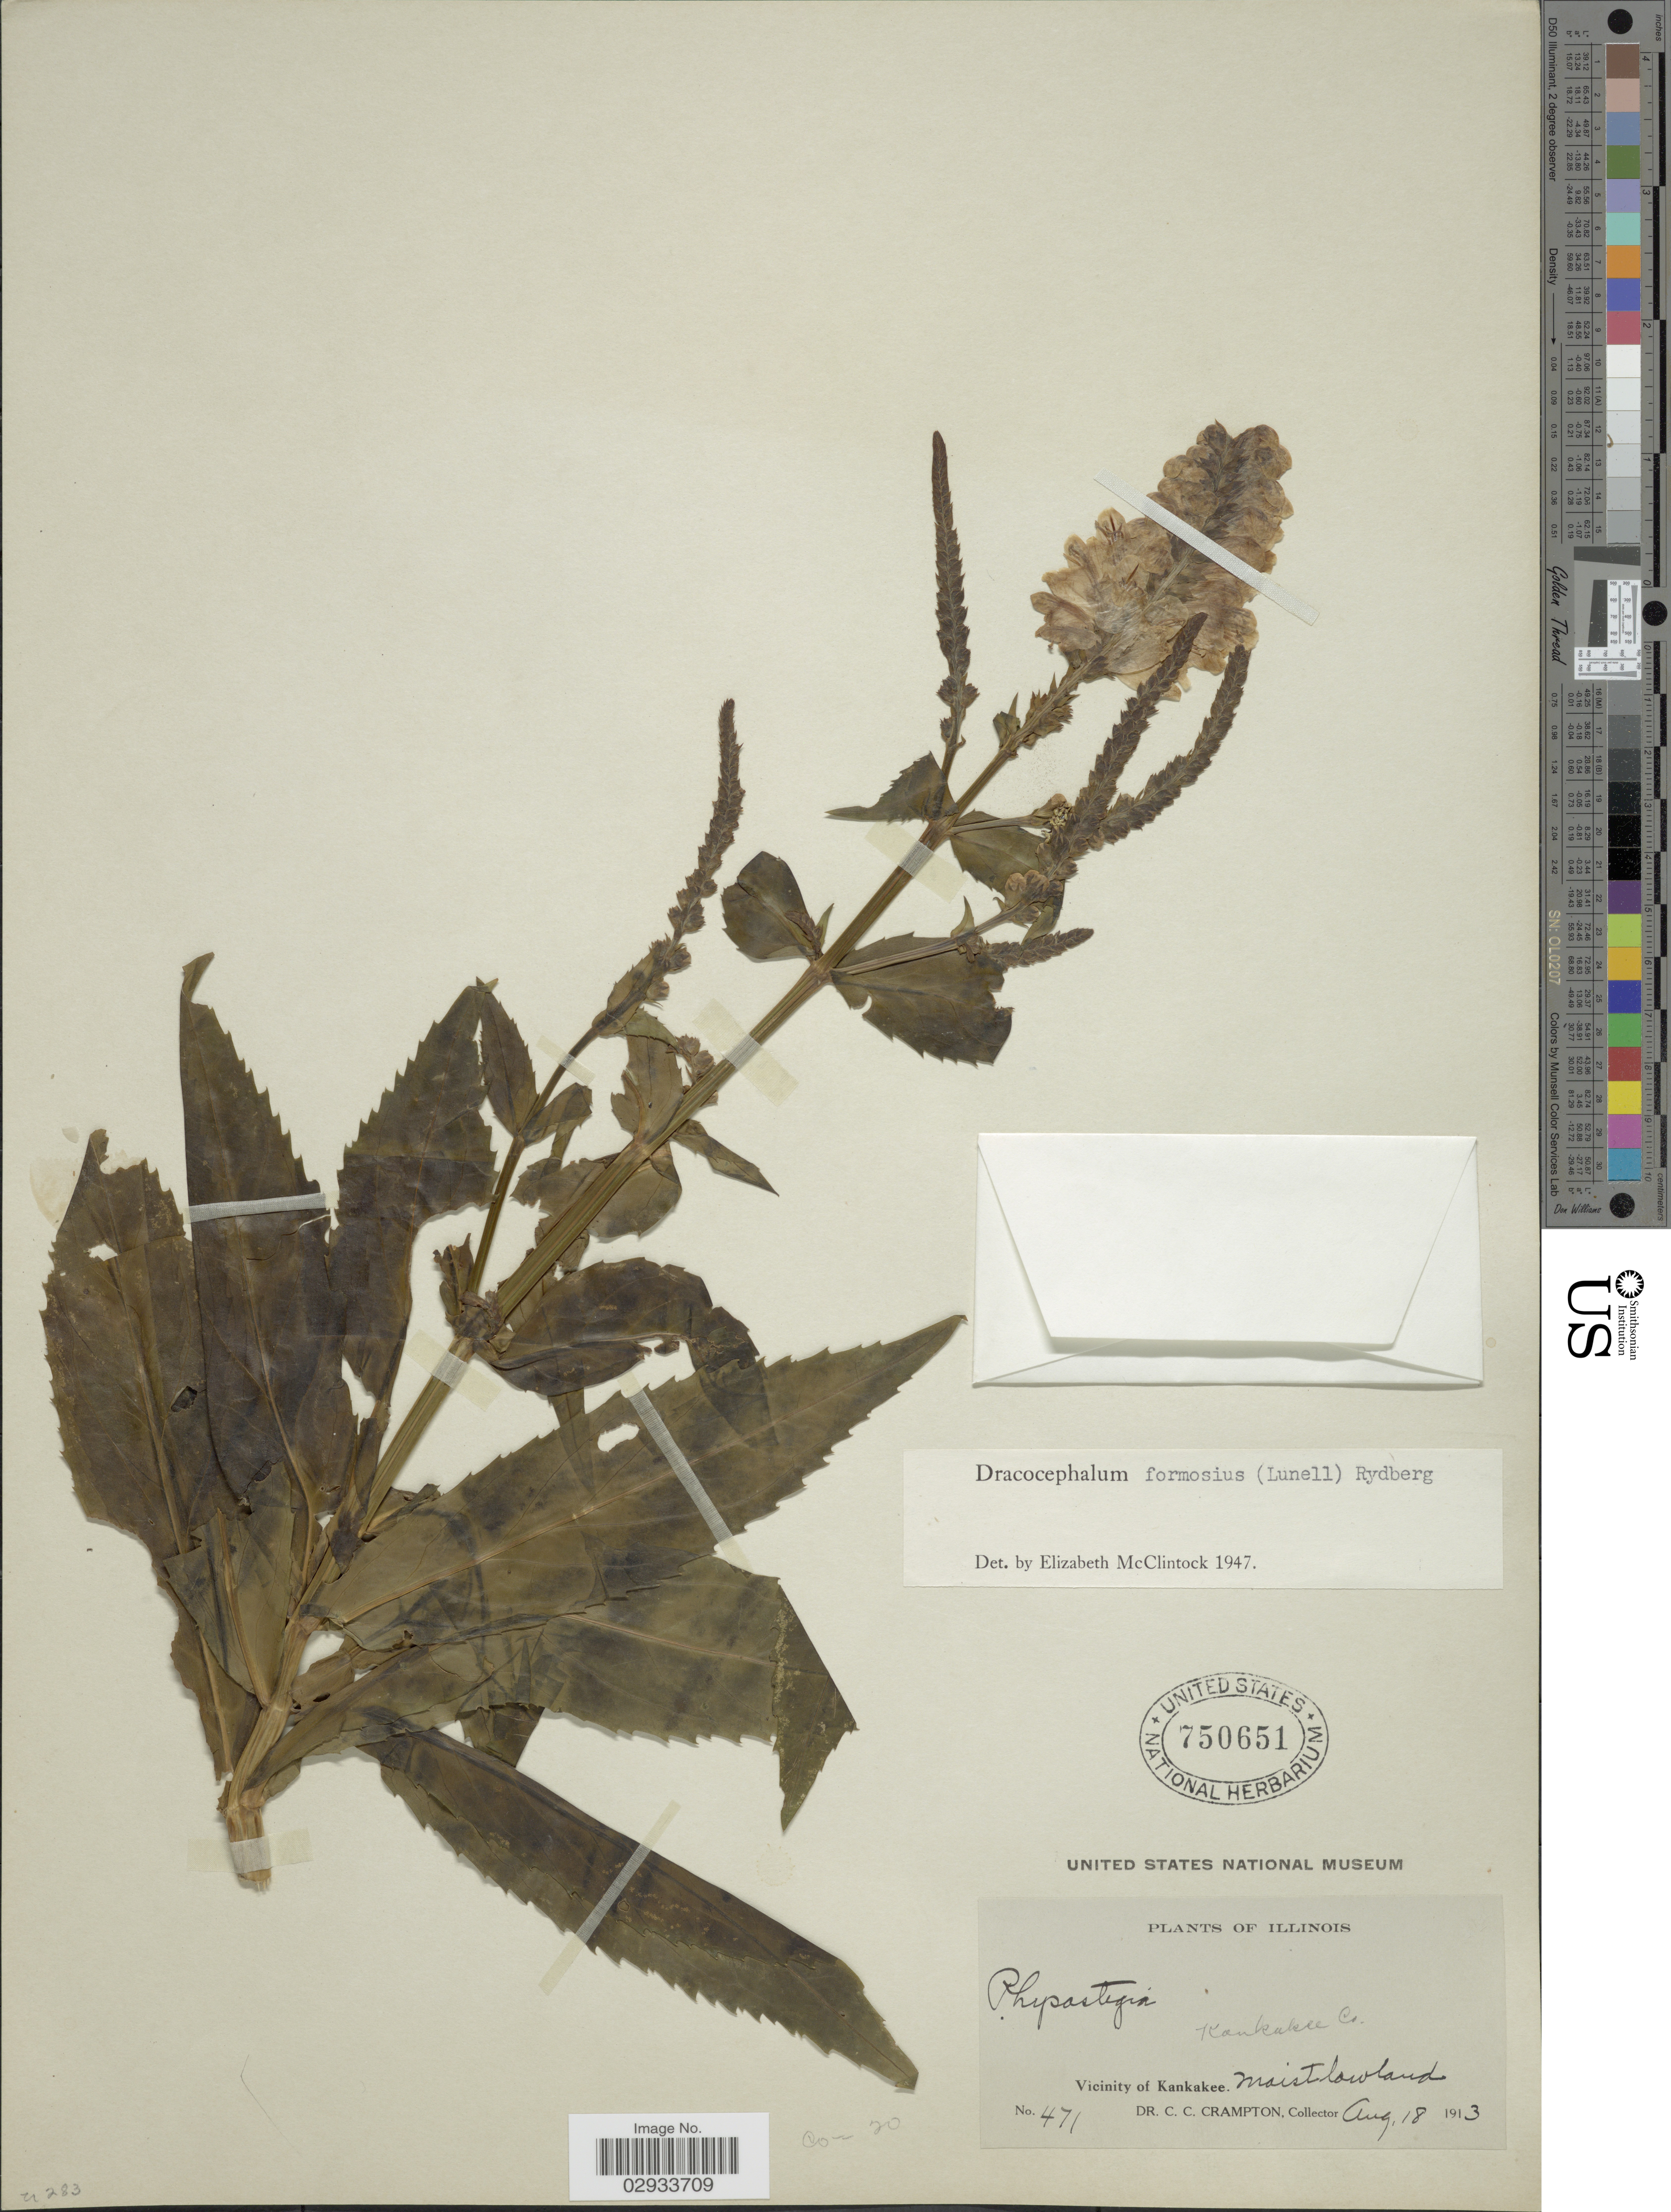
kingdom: Plantae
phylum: Tracheophyta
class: Magnoliopsida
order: Lamiales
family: Lamiaceae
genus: Physostegia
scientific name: Physostegia formosior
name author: Lunell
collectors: C. Crampton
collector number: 471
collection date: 1913-08-18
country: United States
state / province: Illinois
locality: kankakee Co. Vicinity of Kankakee.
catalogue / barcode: US 750651